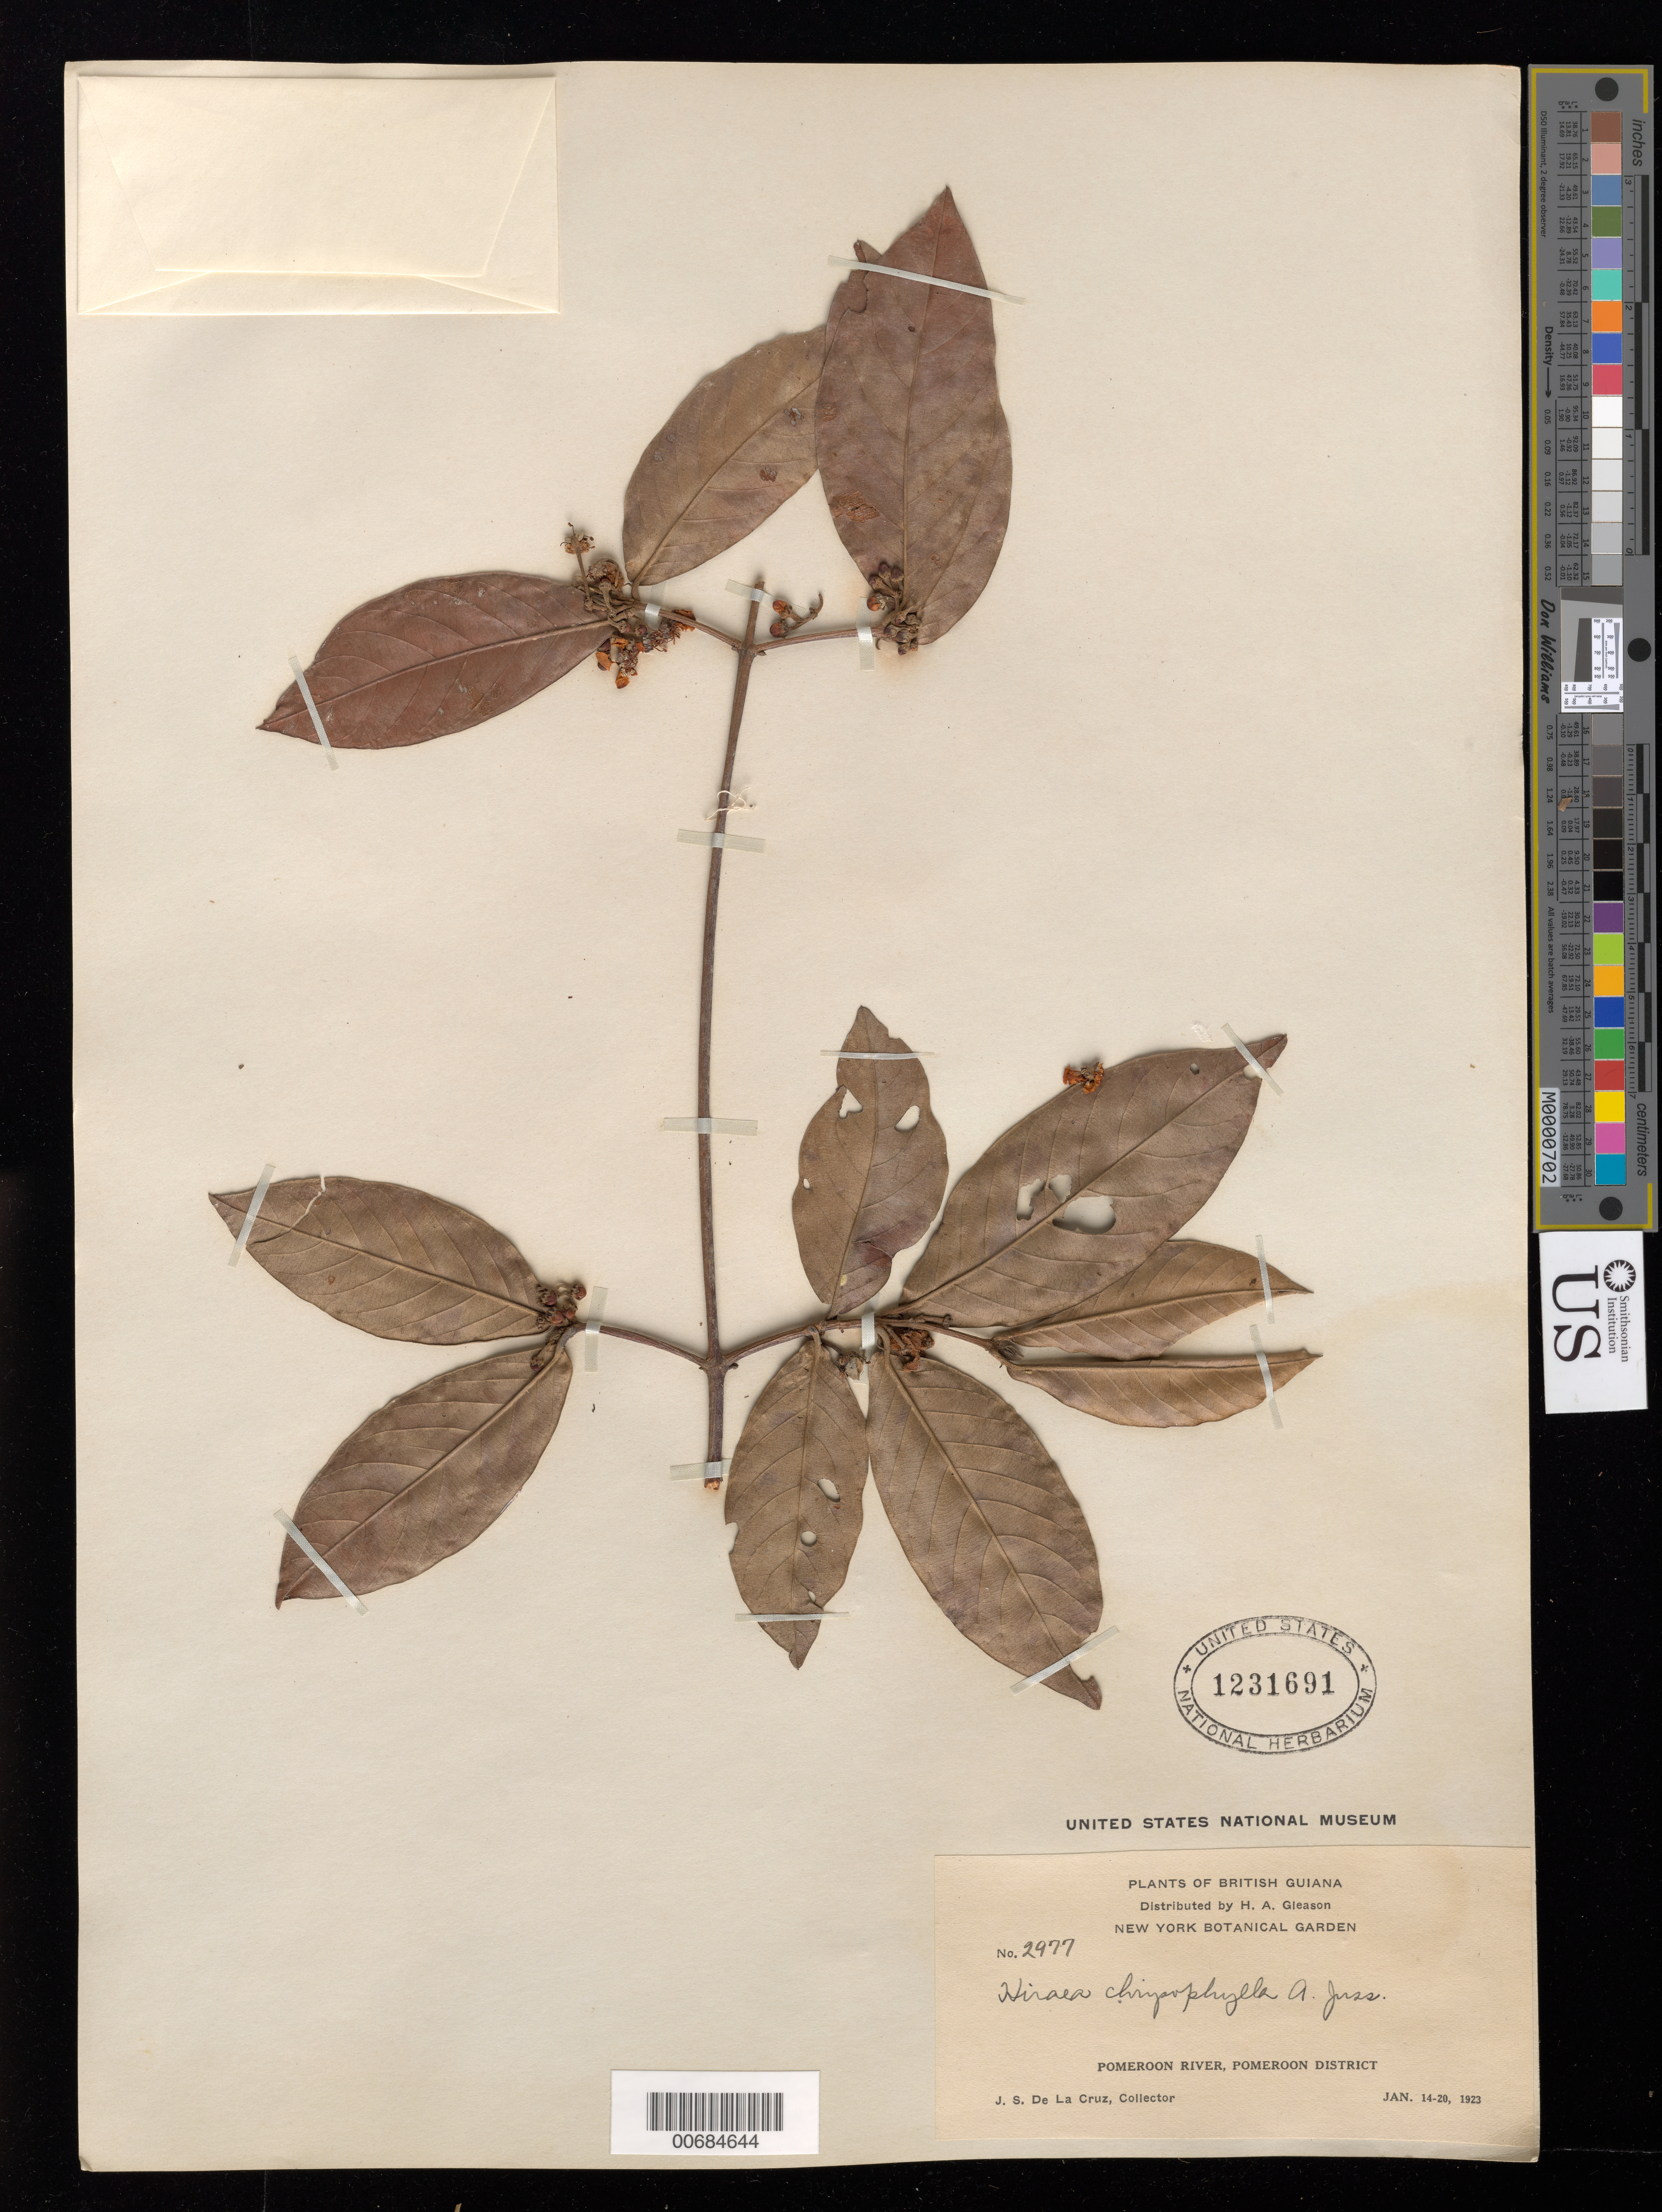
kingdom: Plantae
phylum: Tracheophyta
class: Magnoliopsida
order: Malpighiales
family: Malpighiaceae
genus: Hiraea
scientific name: Hiraea chrysophylla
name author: A. Juss.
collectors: J. S. de la Cruz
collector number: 2977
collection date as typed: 14-Jan-23 to 20-Jan-23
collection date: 1923-01-14/1923-01-20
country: Guyana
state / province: Pomeroon-Supenaam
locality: Pomeroon R.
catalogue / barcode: US 1231691